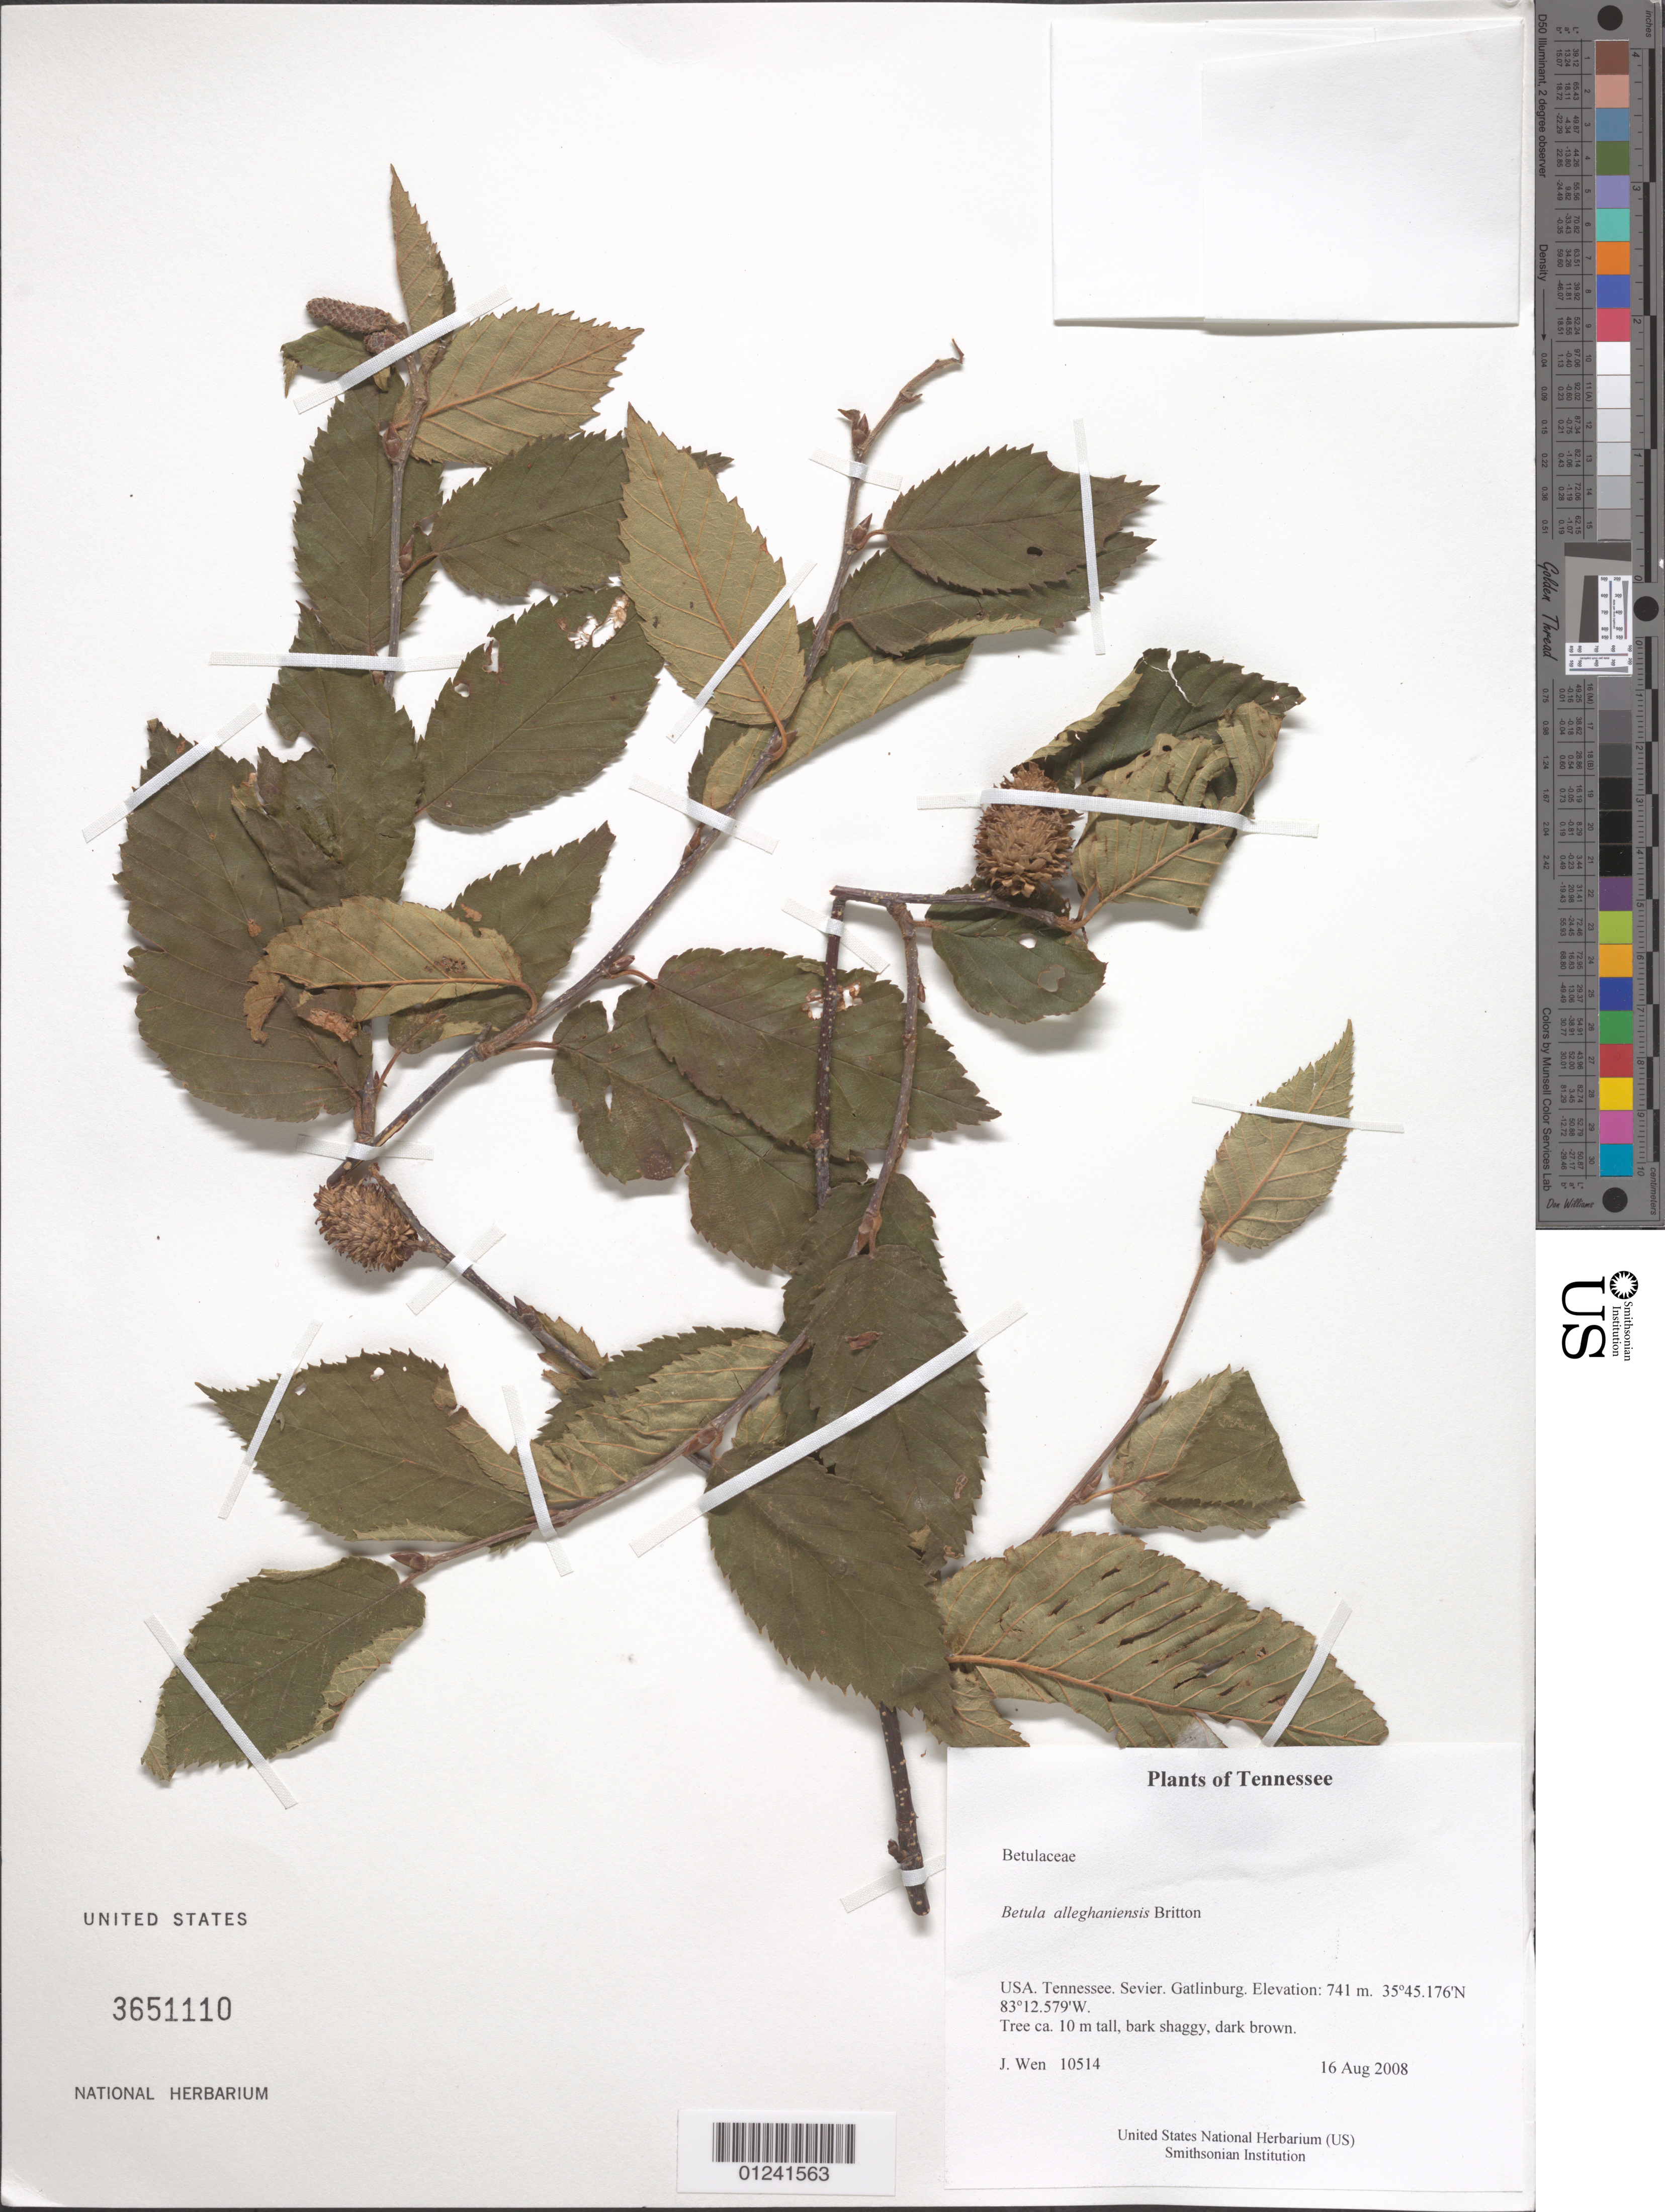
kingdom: Plantae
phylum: Tracheophyta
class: Magnoliopsida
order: Fagales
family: Betulaceae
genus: Betula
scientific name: Betula alleghaniensis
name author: Britton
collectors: J. Wen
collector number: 10514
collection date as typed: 16 Aug 2008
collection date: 2008-08-16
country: United States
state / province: Tennessee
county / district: Sevier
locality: Gatlinburg.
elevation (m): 741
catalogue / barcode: US 3651110